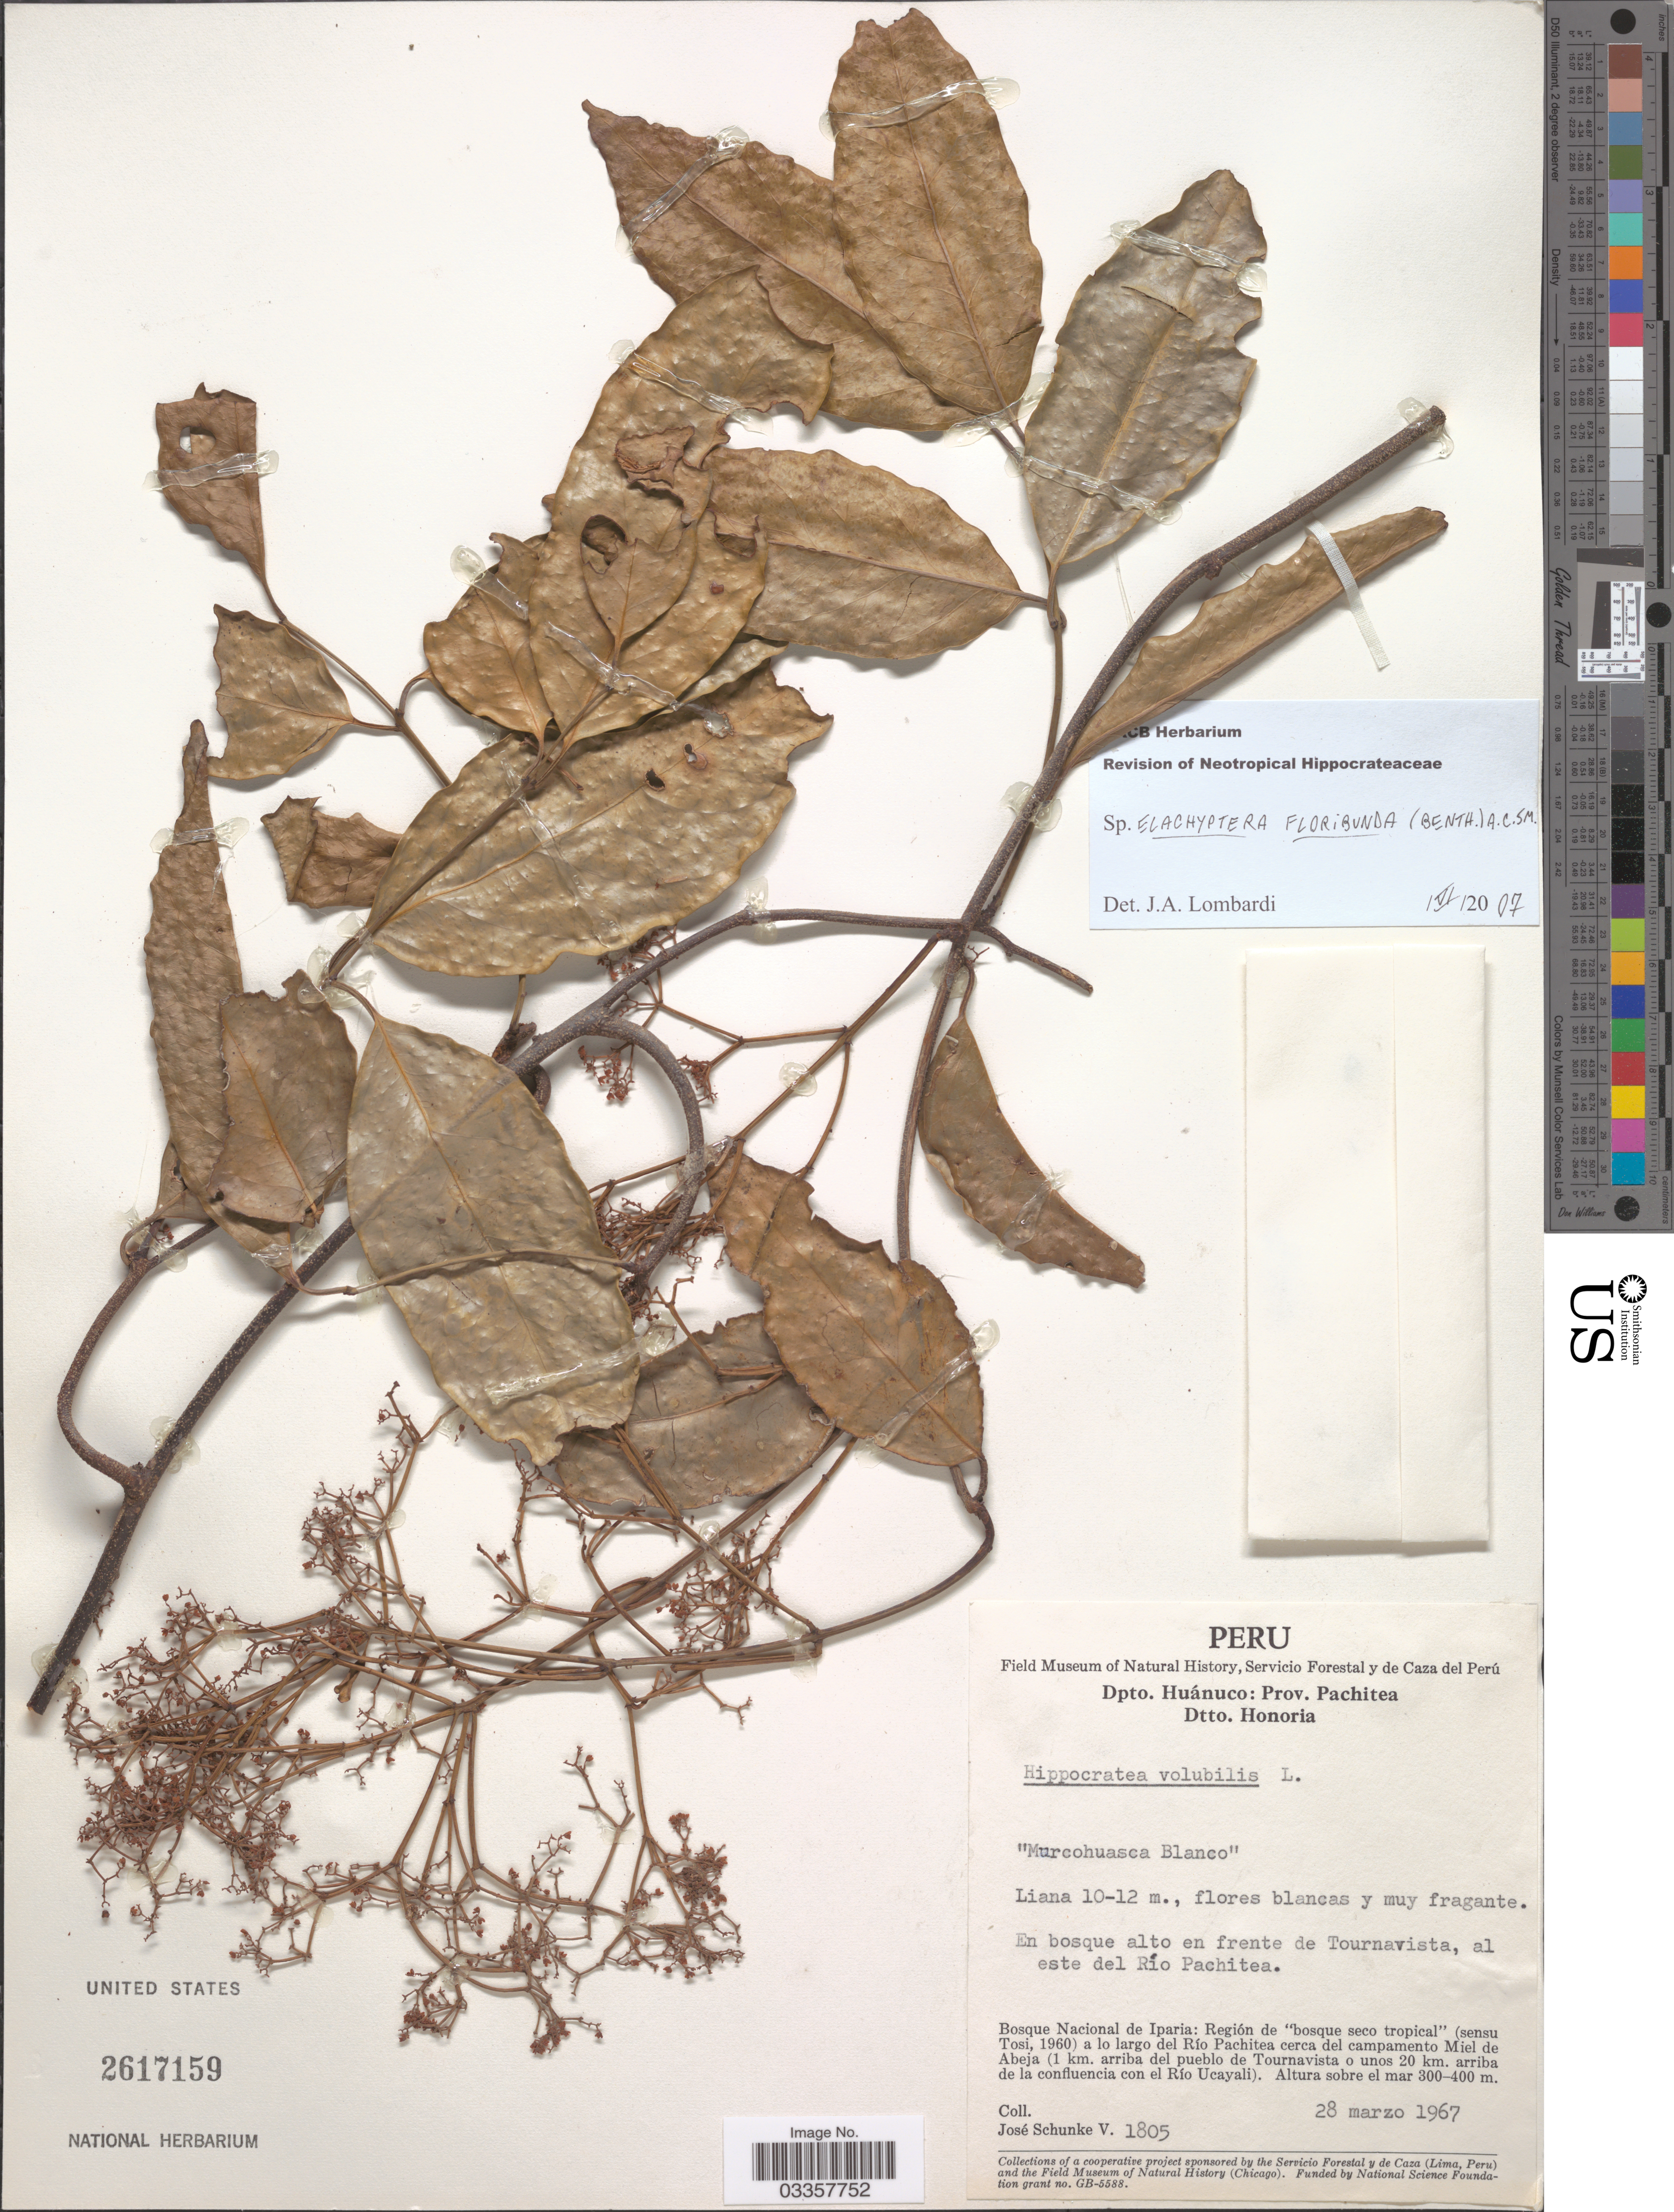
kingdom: Plantae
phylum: Tracheophyta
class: Magnoliopsida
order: Celastrales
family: Celastraceae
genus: Elachyptera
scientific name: Elachyptera floribunda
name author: (Benth.) A.C. Sm.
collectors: J. Schunke Vigo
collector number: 1805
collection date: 1967-03-28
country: Peru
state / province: Huánuco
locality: Dpto. Huánuco: Prov. Pachitea. Dtto. Honoria. En bosque alto en frente de Tournavista, al este del Río Pachitea. Bosque Nacional de Iparia: Región de "bosque seco tropical" (sensu Tosi, 1960) a lo largo del Río Pachitea cerca del campamento Miel de Abeja (1 km. arriba del pueblo de Tournavista o unos 20 km. arriba de la confluencia con el Río Ucayali).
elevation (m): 300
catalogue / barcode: US 2617159